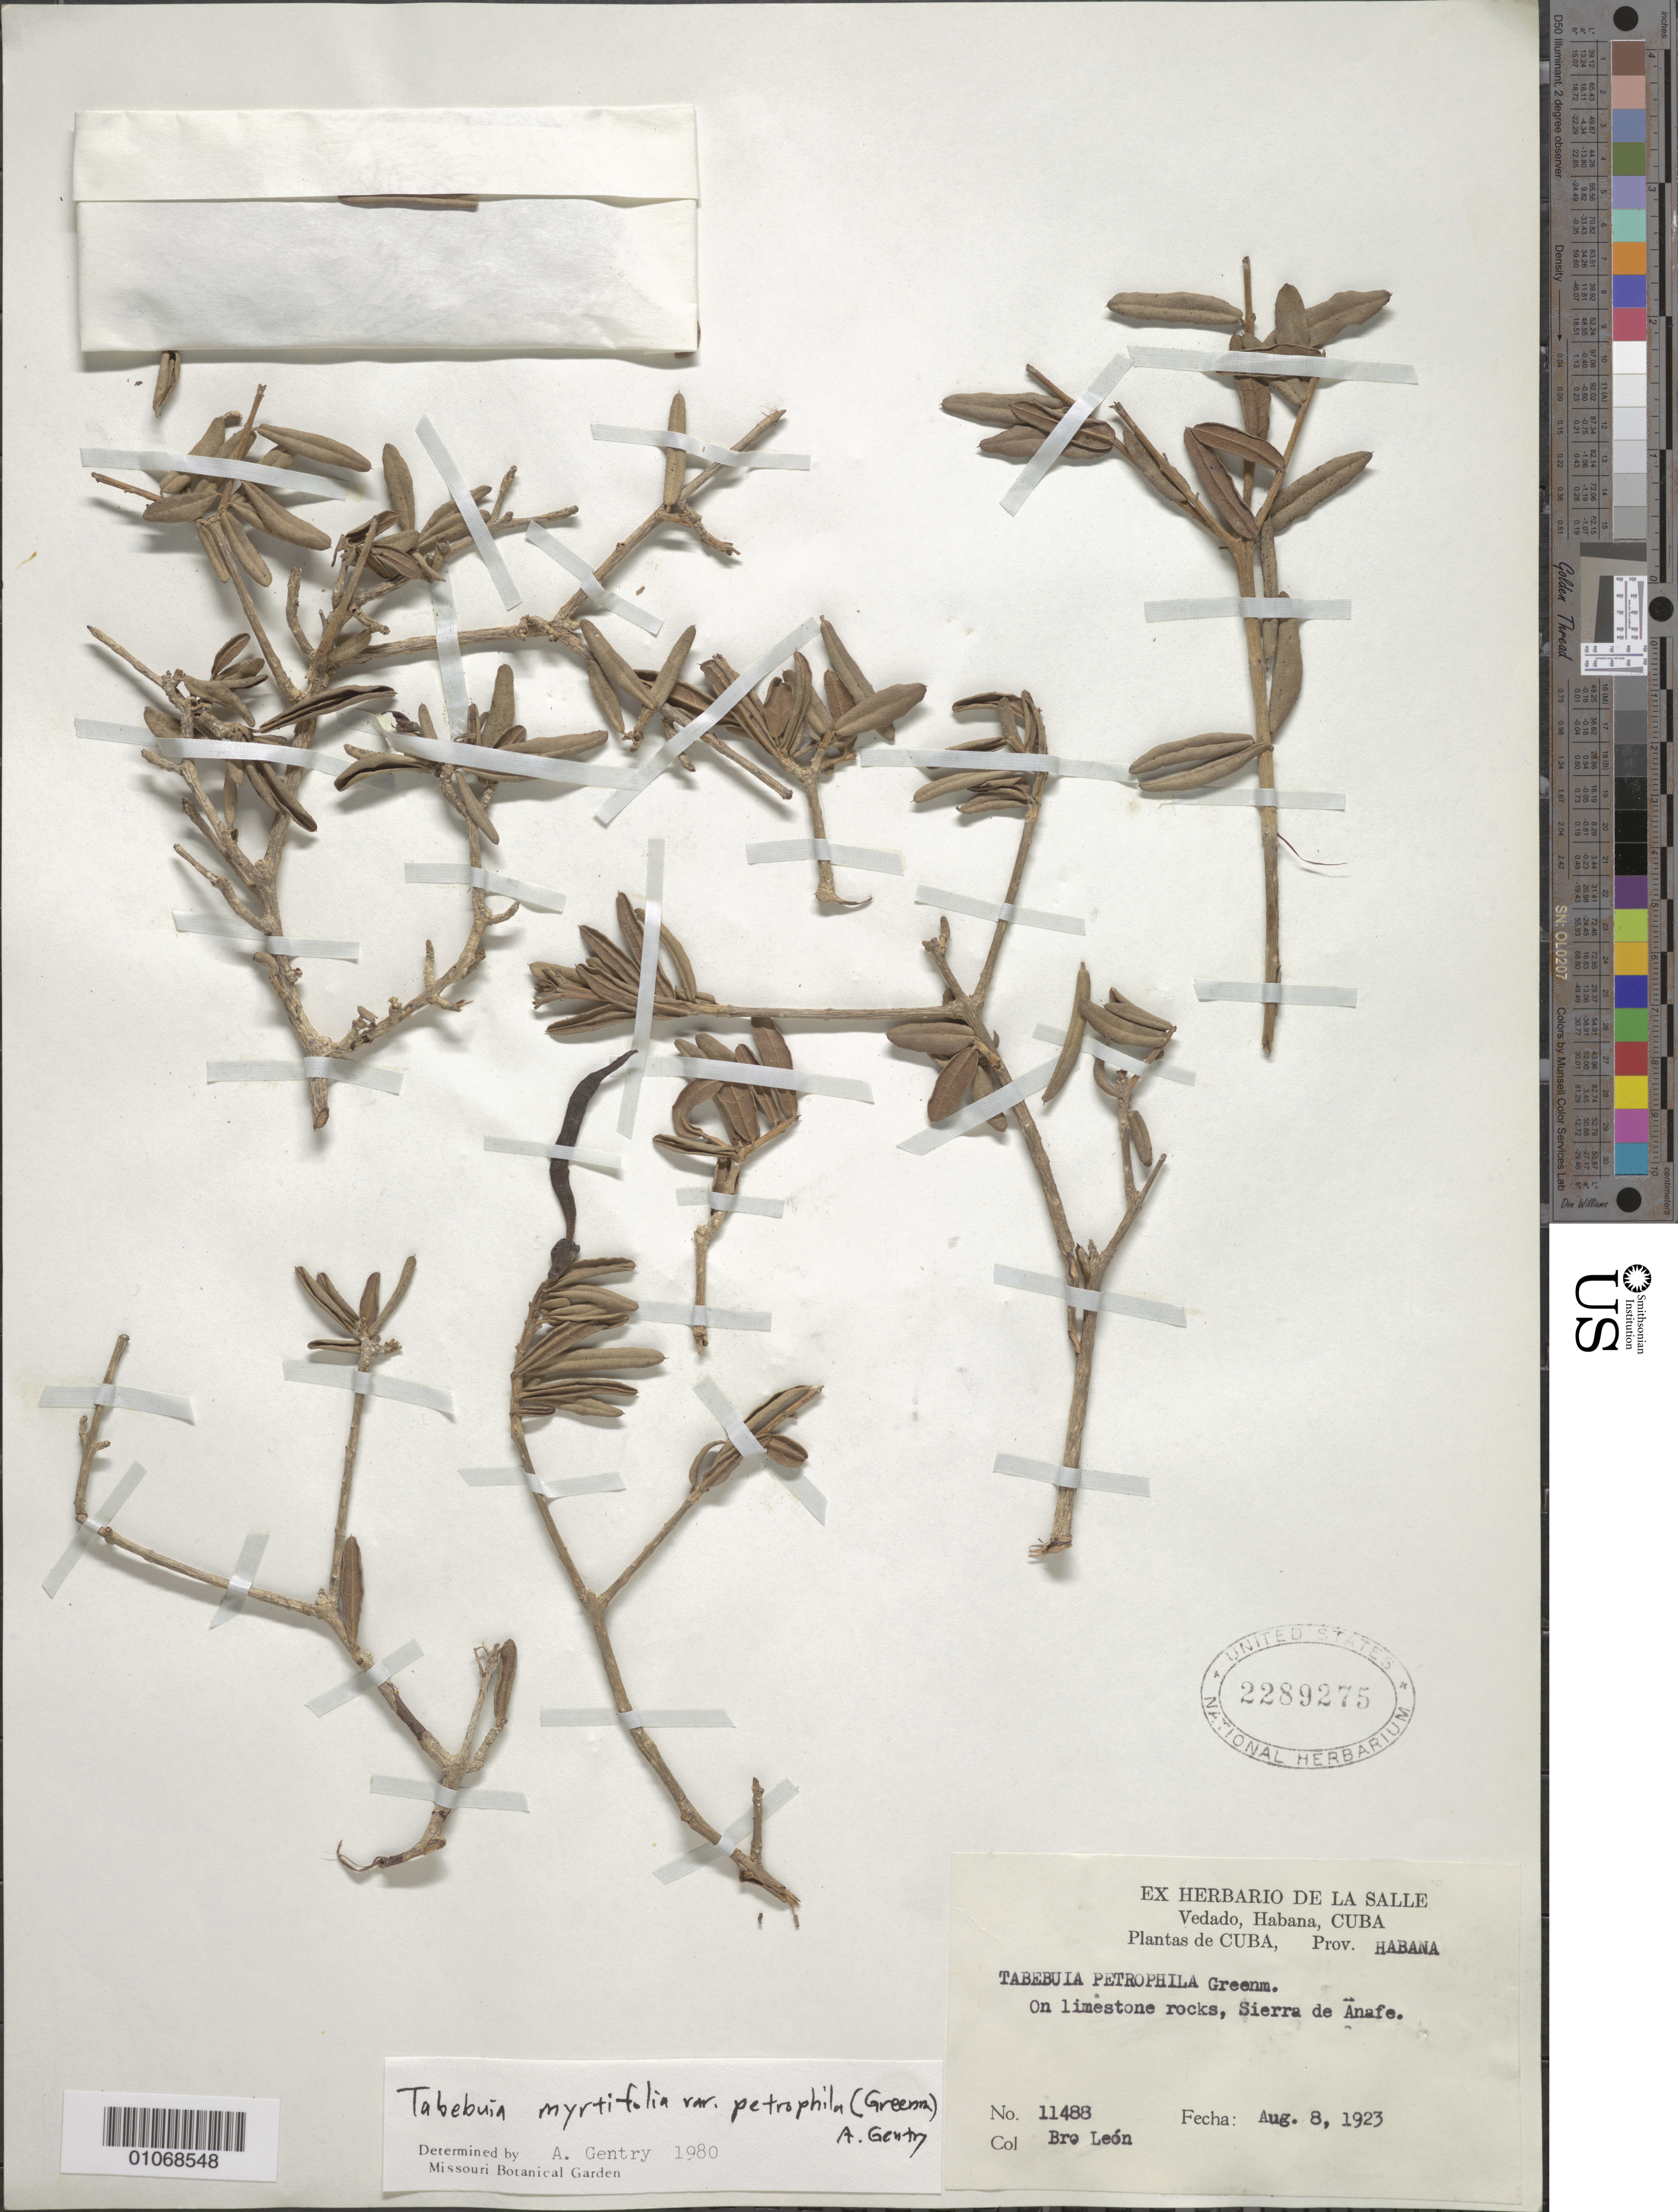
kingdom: Plantae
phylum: Tracheophyta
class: Magnoliopsida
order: Lamiales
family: Bignoniaceae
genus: Tabebuia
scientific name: Tabebuia myrtifolia var. petrophila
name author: (Greenm.) A.H. Gentry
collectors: Bro. León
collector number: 11488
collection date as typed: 08 Aug 1923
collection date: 1923-08-08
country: Cuba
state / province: La Habana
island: Cuba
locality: On limestone rocks, Sierra de Anafe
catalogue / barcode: US 2289275